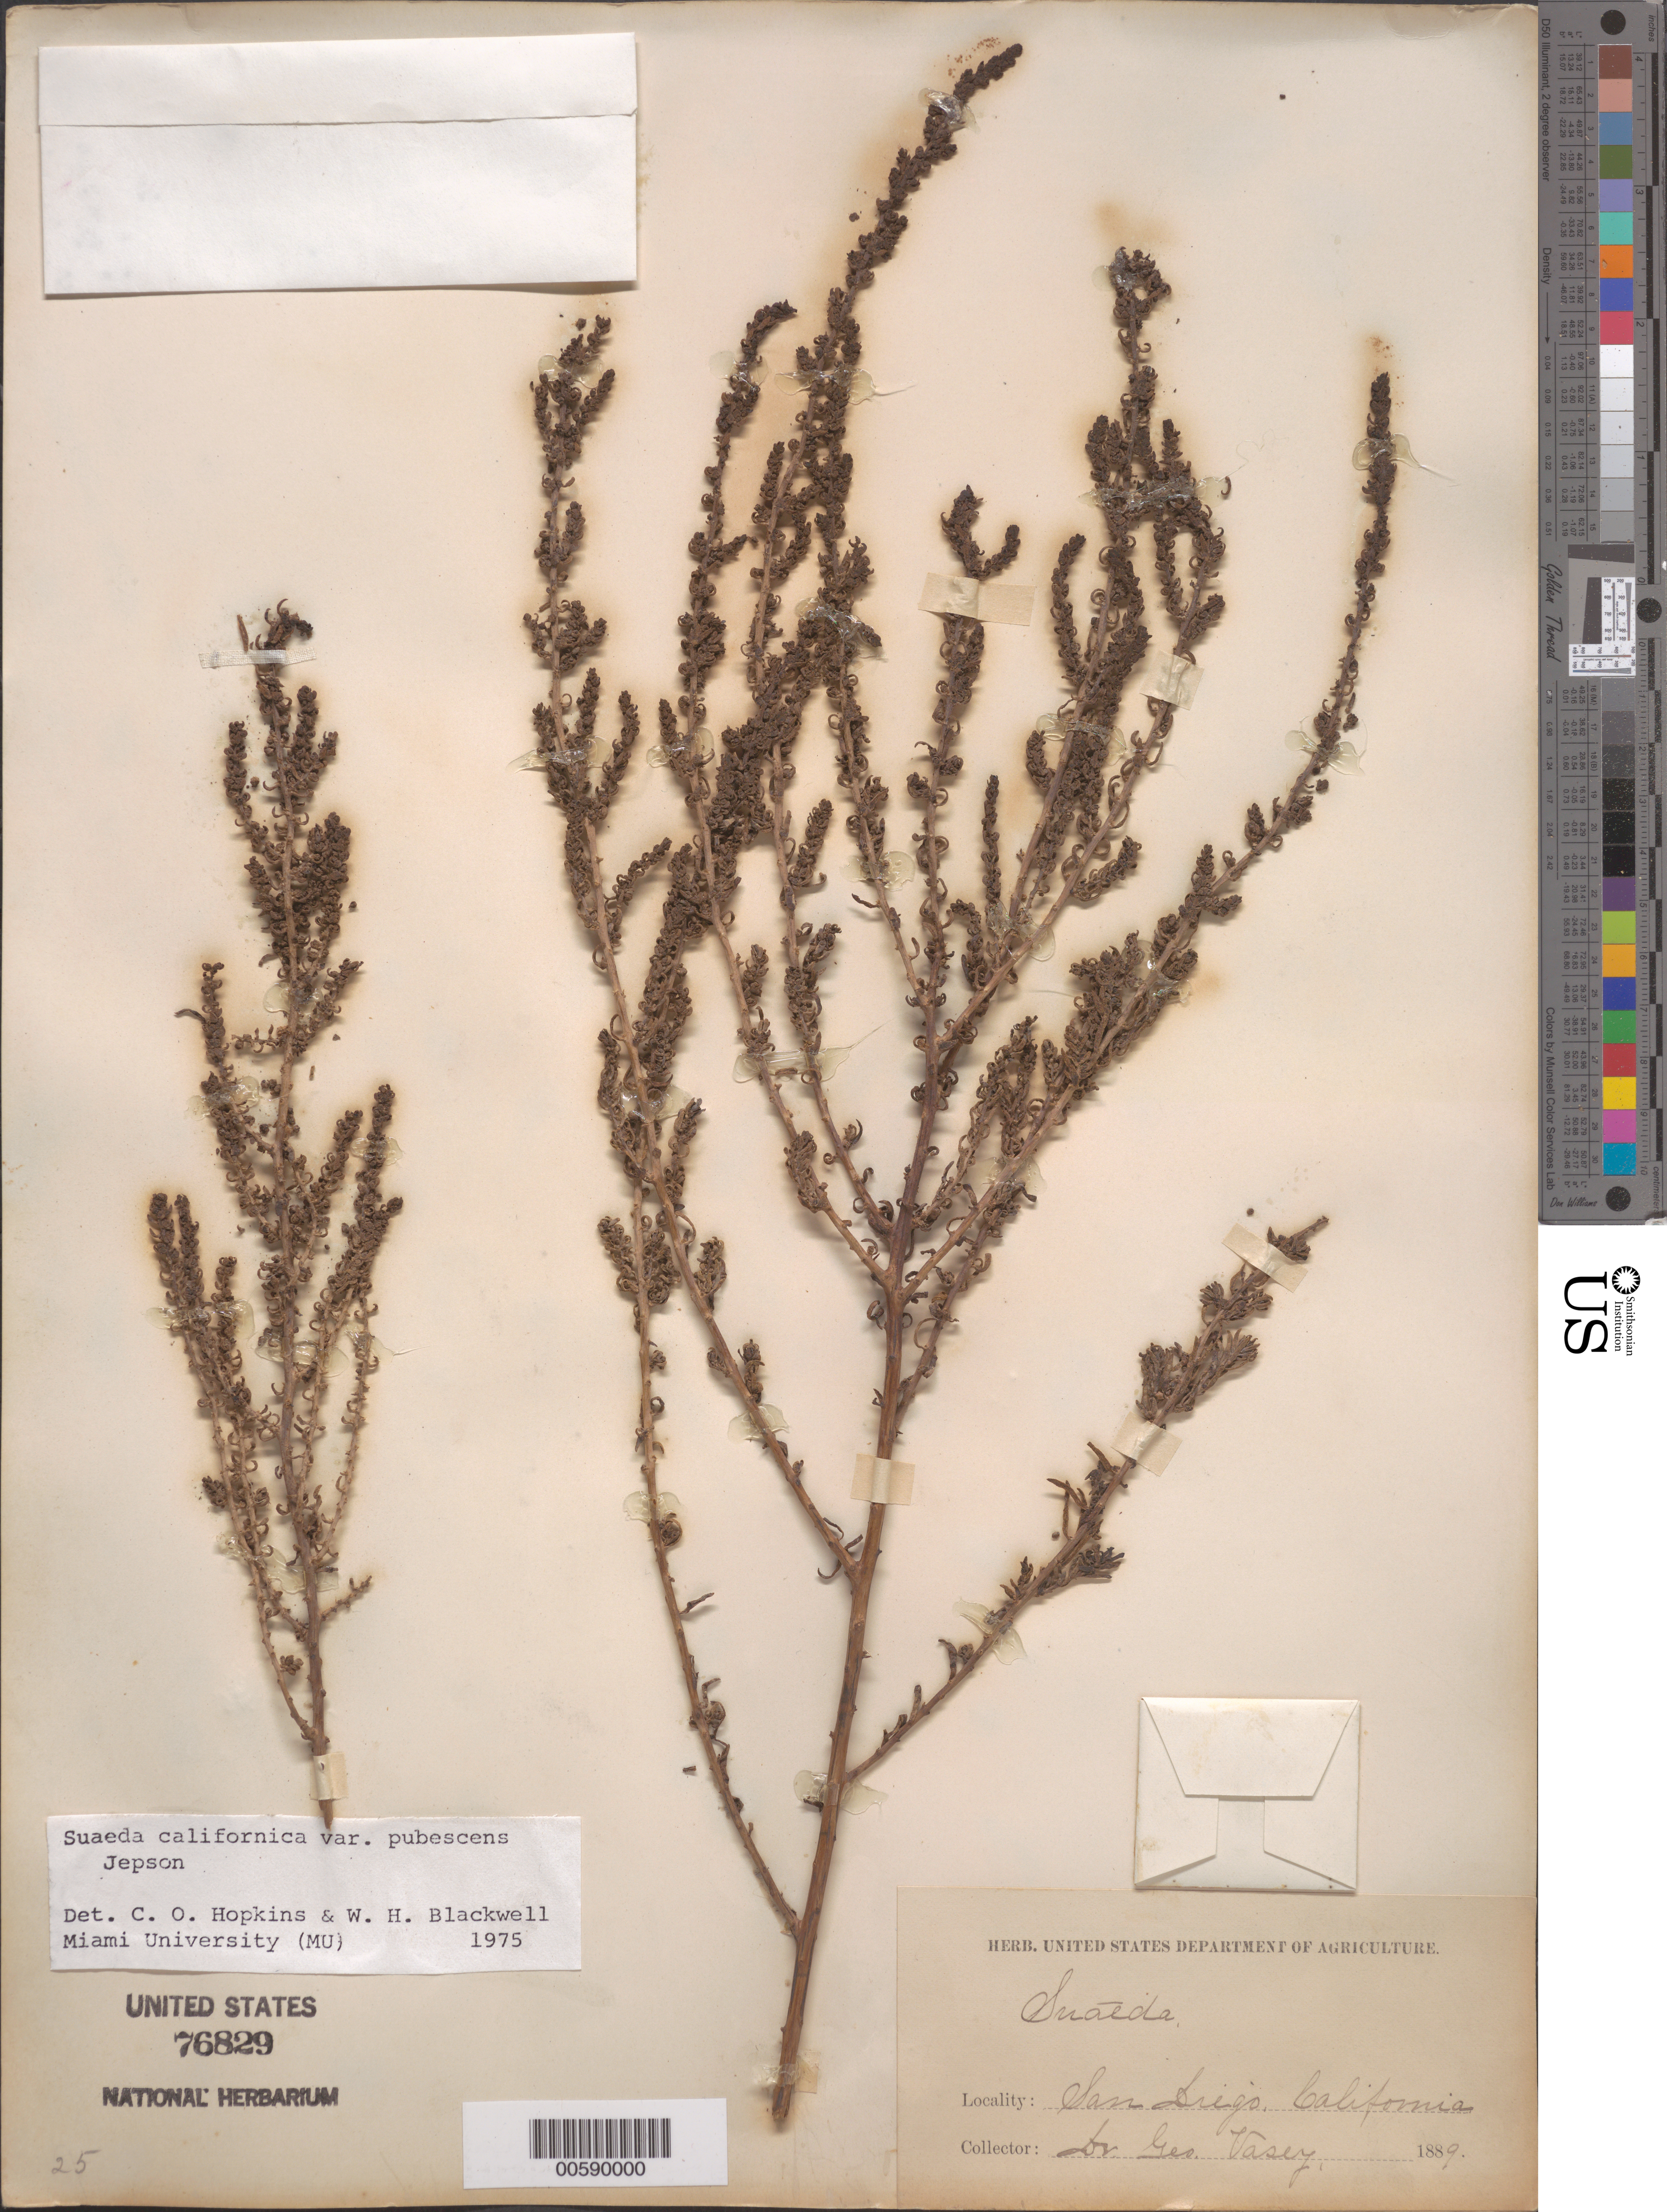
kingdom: Plantae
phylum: Tracheophyta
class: Magnoliopsida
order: Caryophyllales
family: Amaranthaceae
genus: Suaeda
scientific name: Suaeda californica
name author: S. Watson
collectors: G. Vasey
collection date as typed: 1889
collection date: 1889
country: United States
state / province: California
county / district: San Diego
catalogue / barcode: US 76829